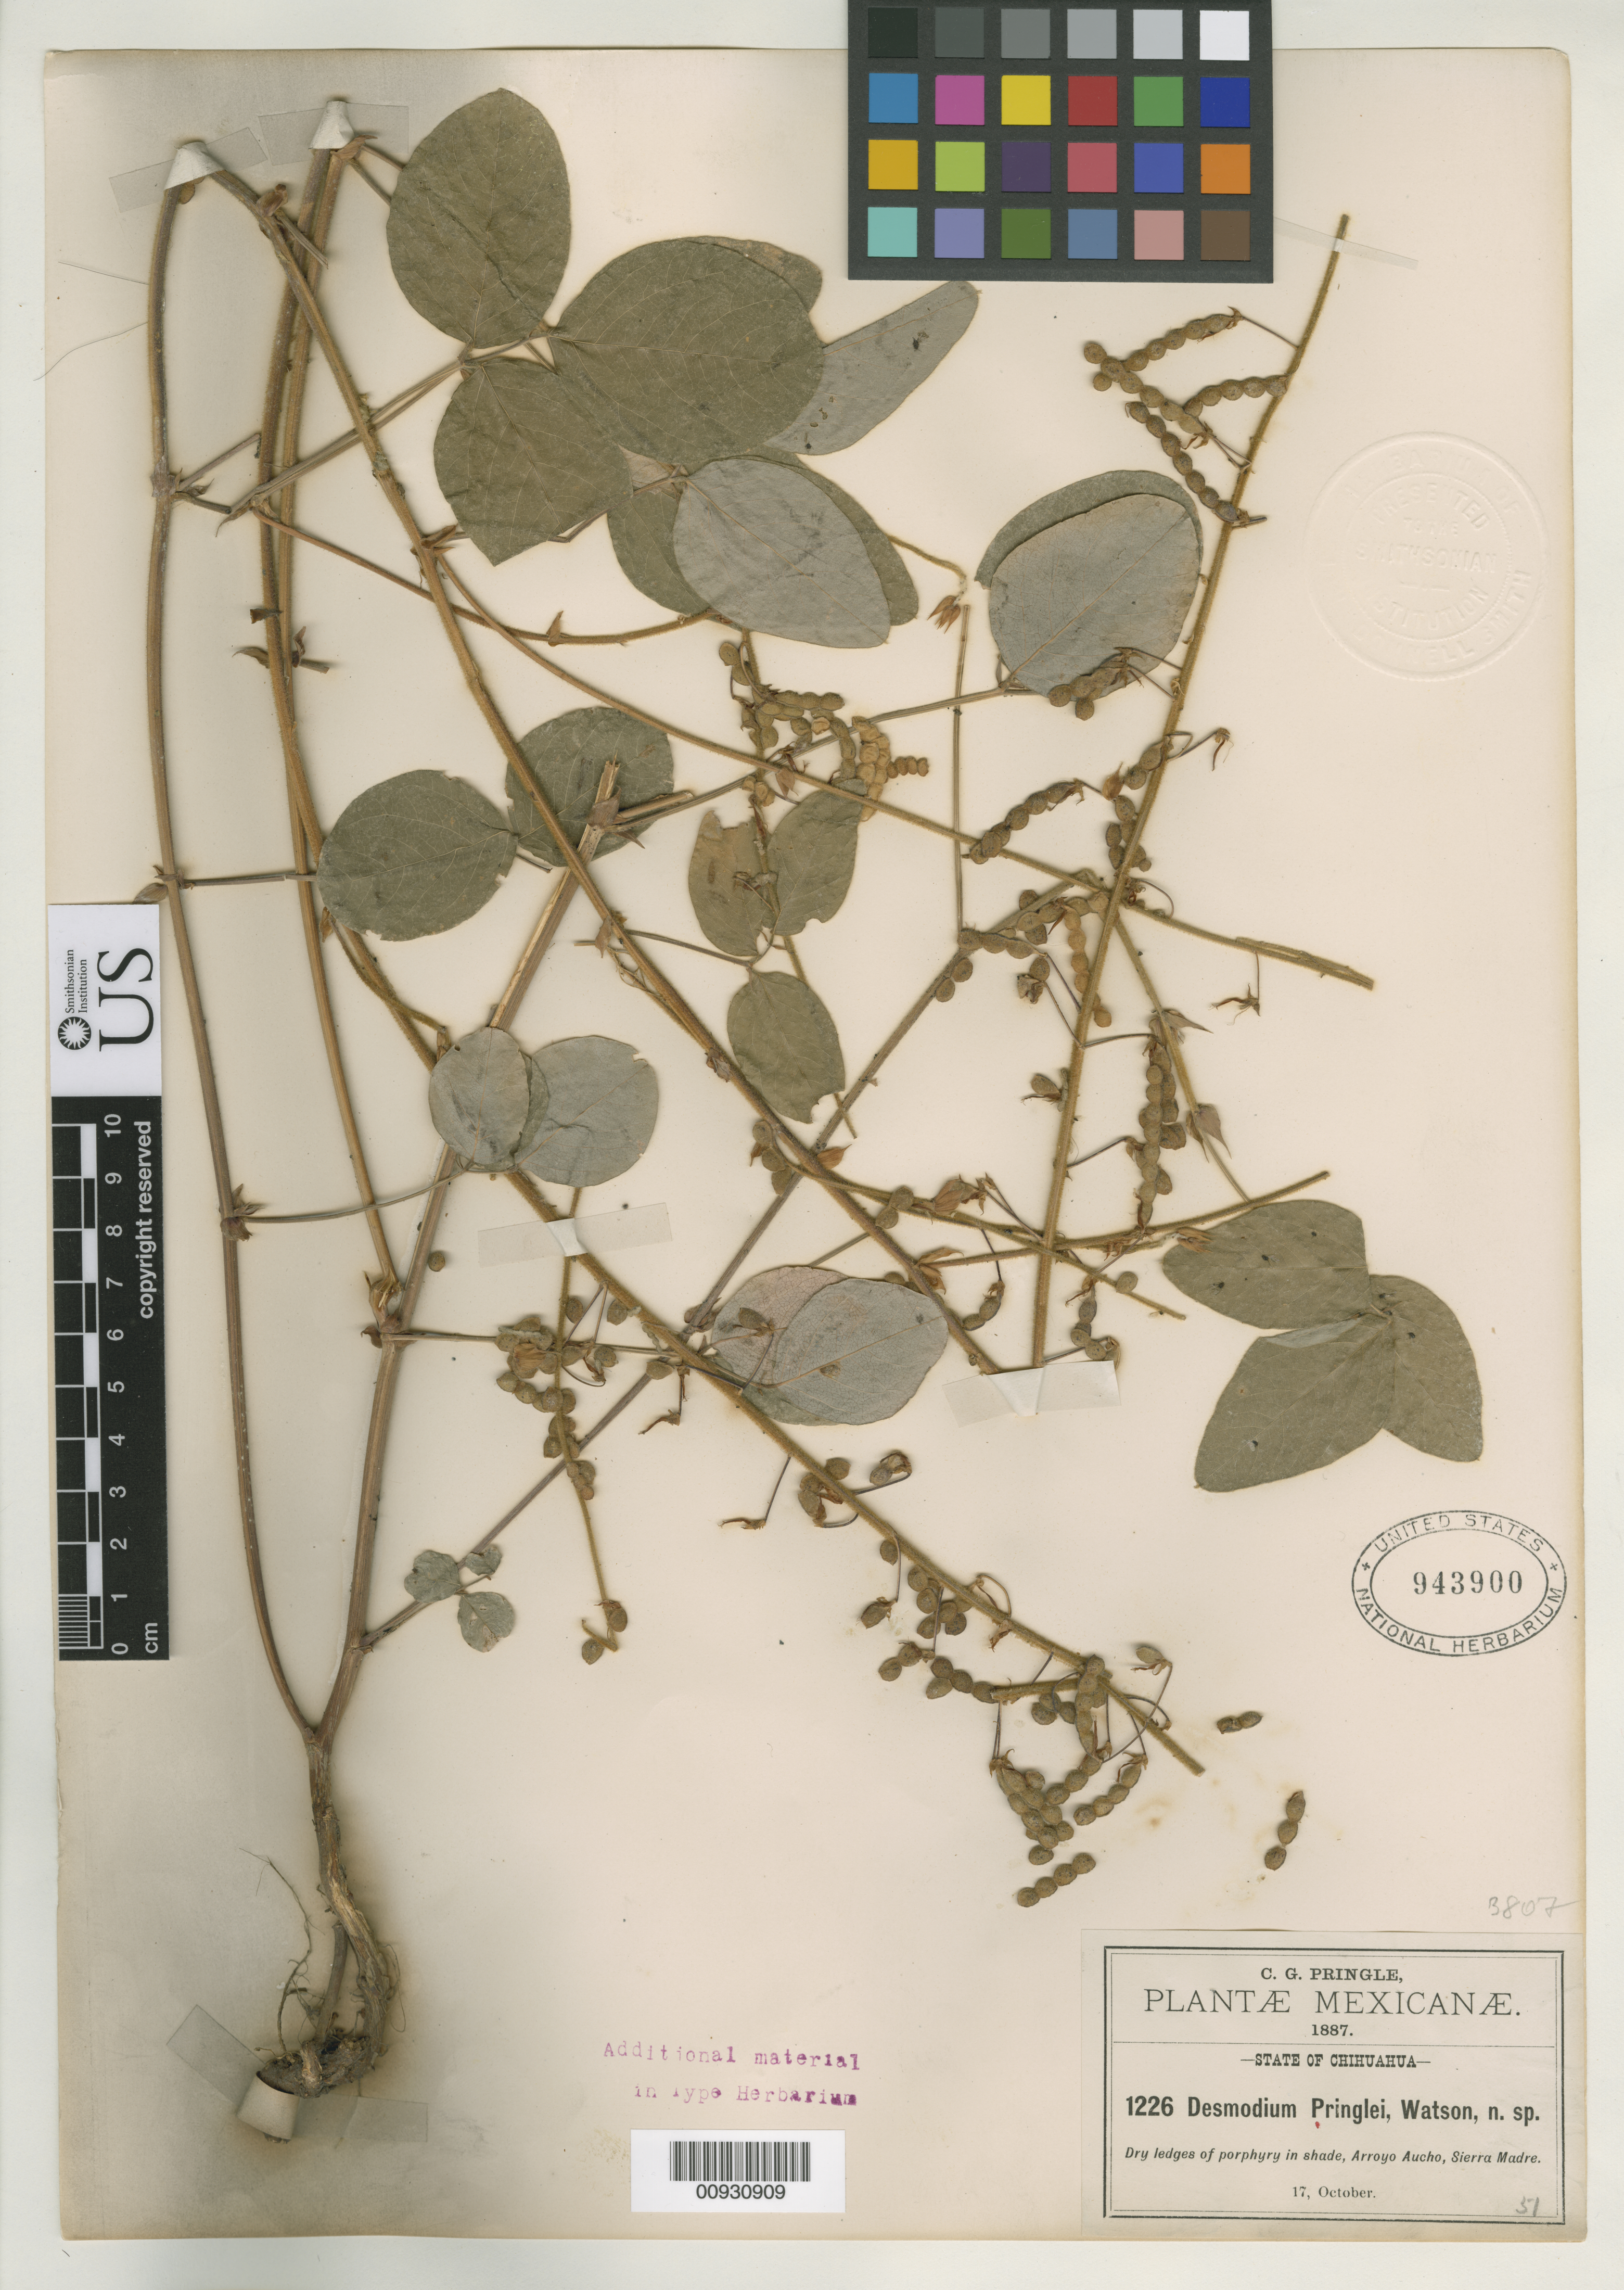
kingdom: Plantae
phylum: Tracheophyta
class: Magnoliopsida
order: Fabales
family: Fabaceae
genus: Desmodium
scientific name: Desmodium pringlei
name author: S. Watson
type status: Isotype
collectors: C. G. Pringle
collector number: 1226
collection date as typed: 17 Oct 1887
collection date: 1887-10-17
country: Mexico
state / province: Chihuahua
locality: Arroyo Aucho, Sierra Madre.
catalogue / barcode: US 943900